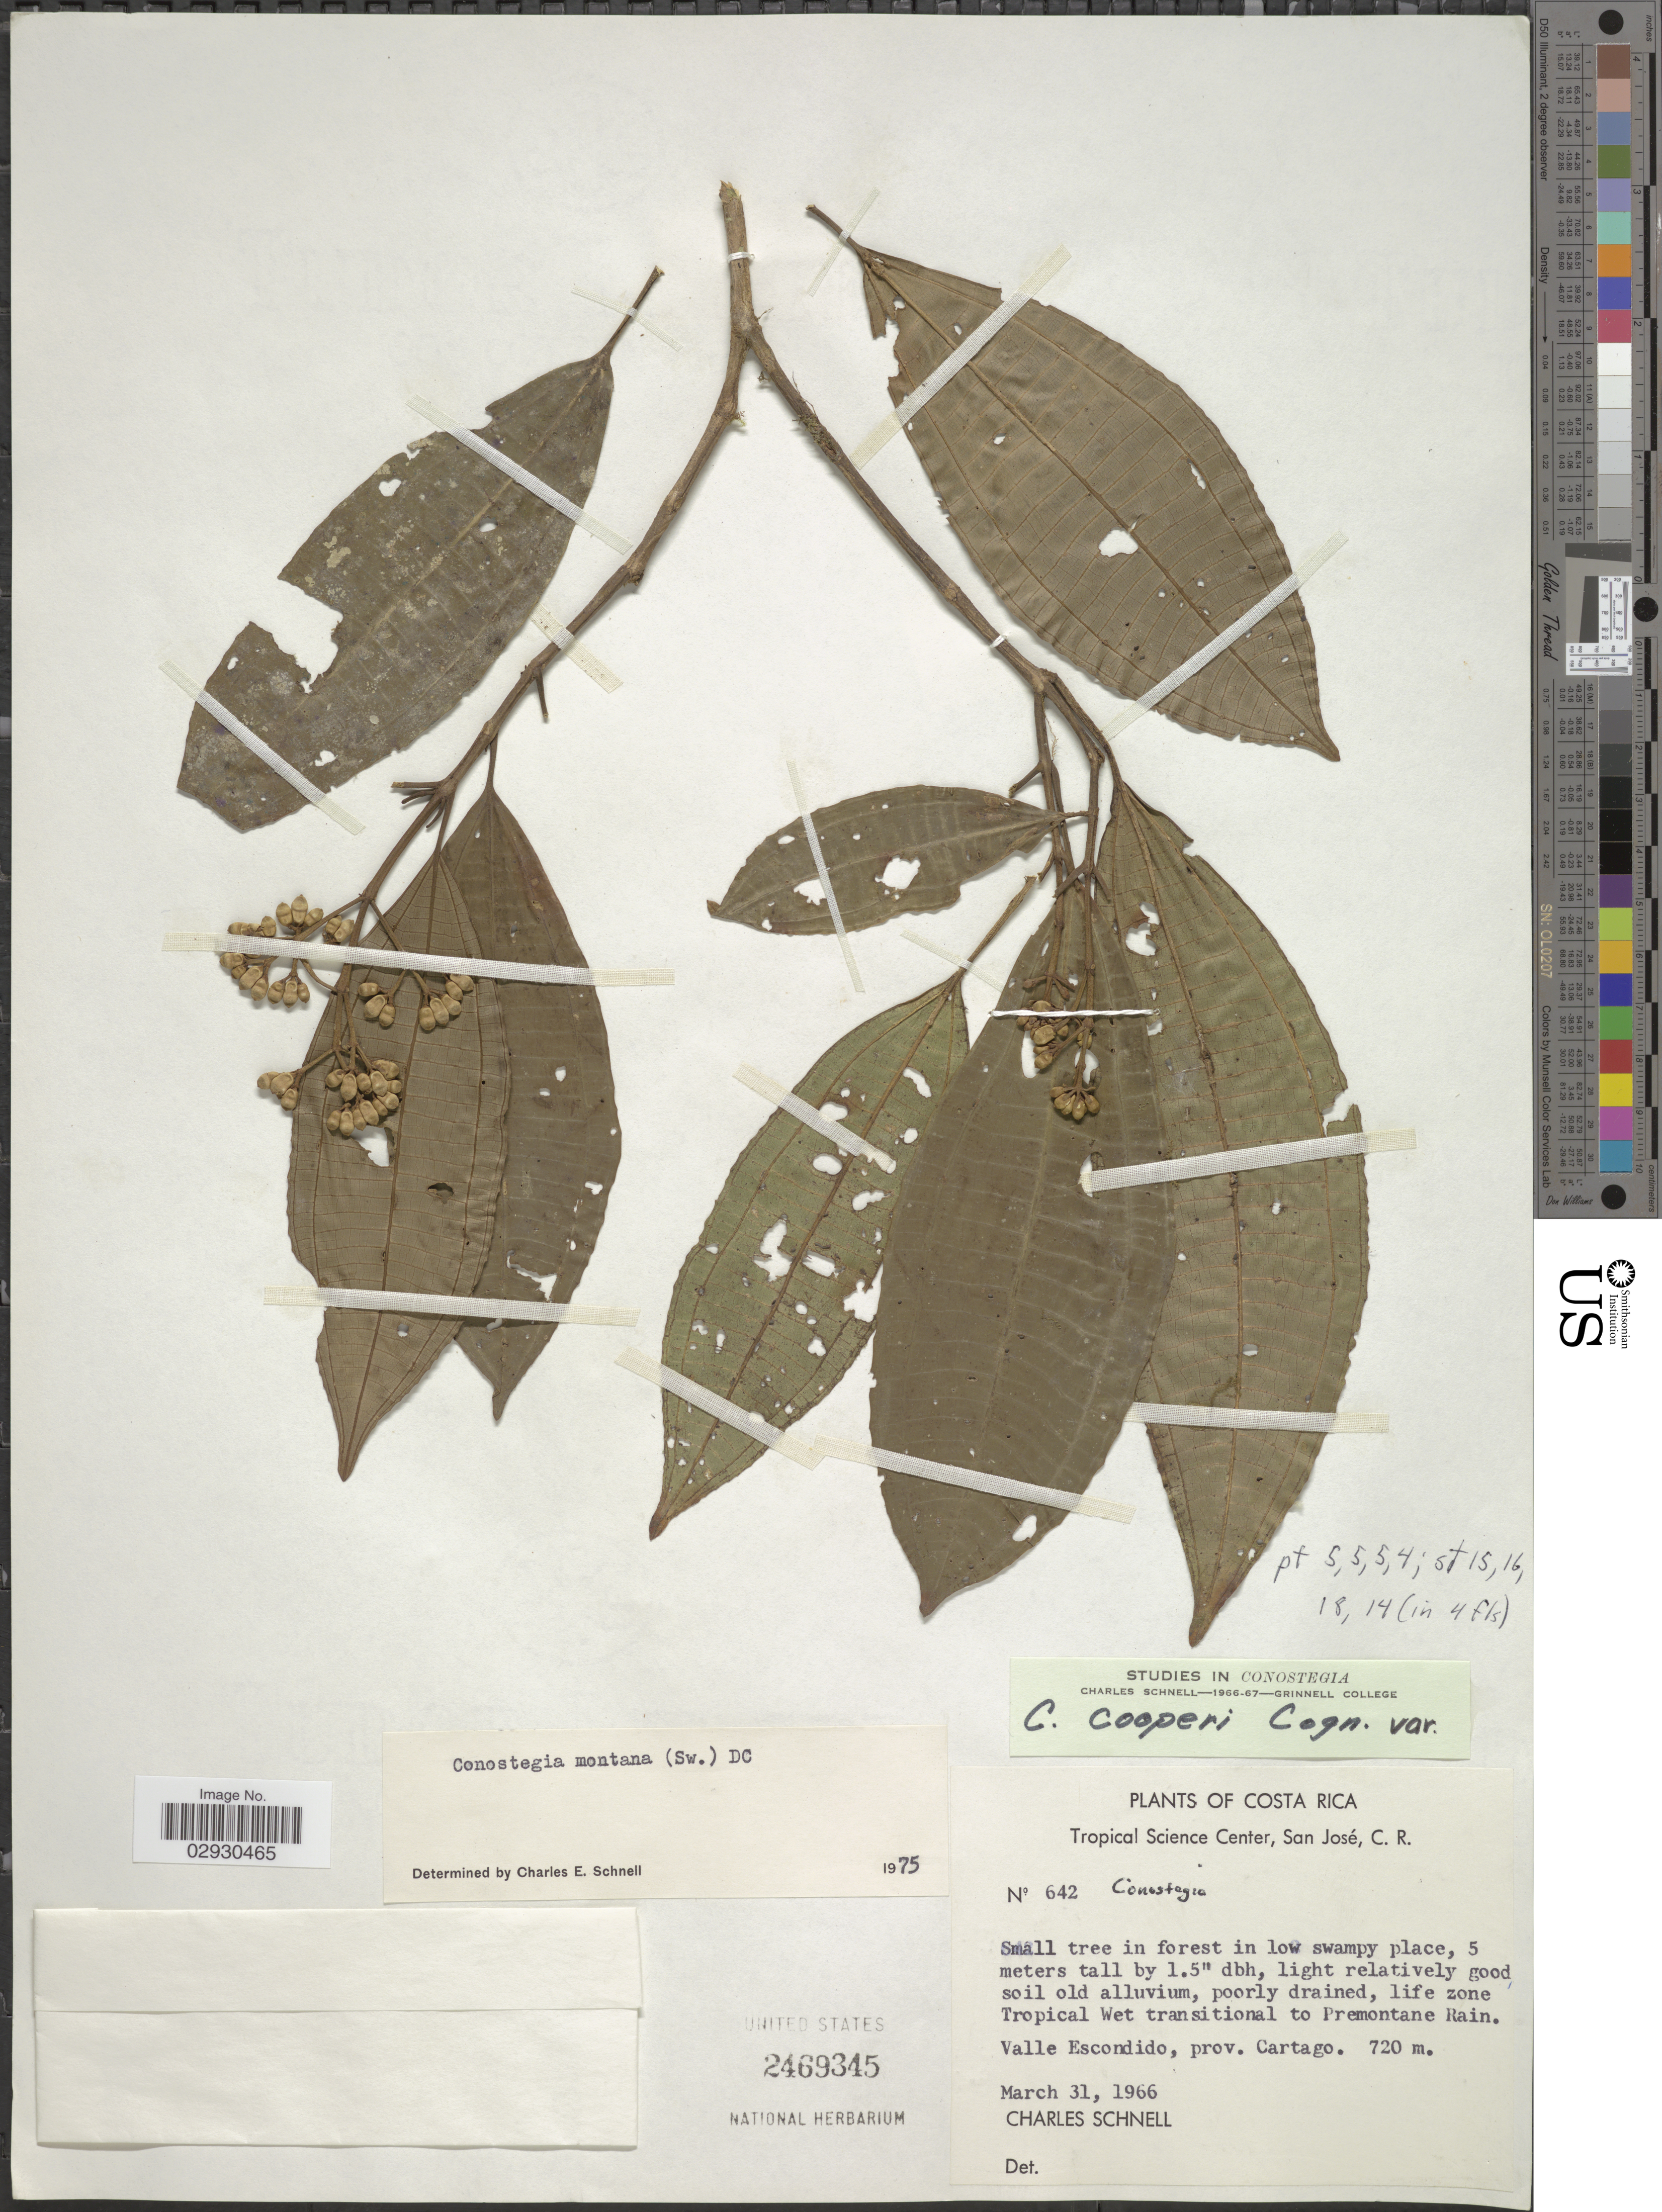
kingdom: Plantae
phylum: Tracheophyta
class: Magnoliopsida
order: Myrtales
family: Melastomataceae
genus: Conostegia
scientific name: Conostegia montana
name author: (Sw.) D. Don ex DC.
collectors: C. Schnell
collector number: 642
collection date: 1966-03-31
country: Costa Rica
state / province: Cartago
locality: Valle Escondido.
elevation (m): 720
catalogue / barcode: US 2469345